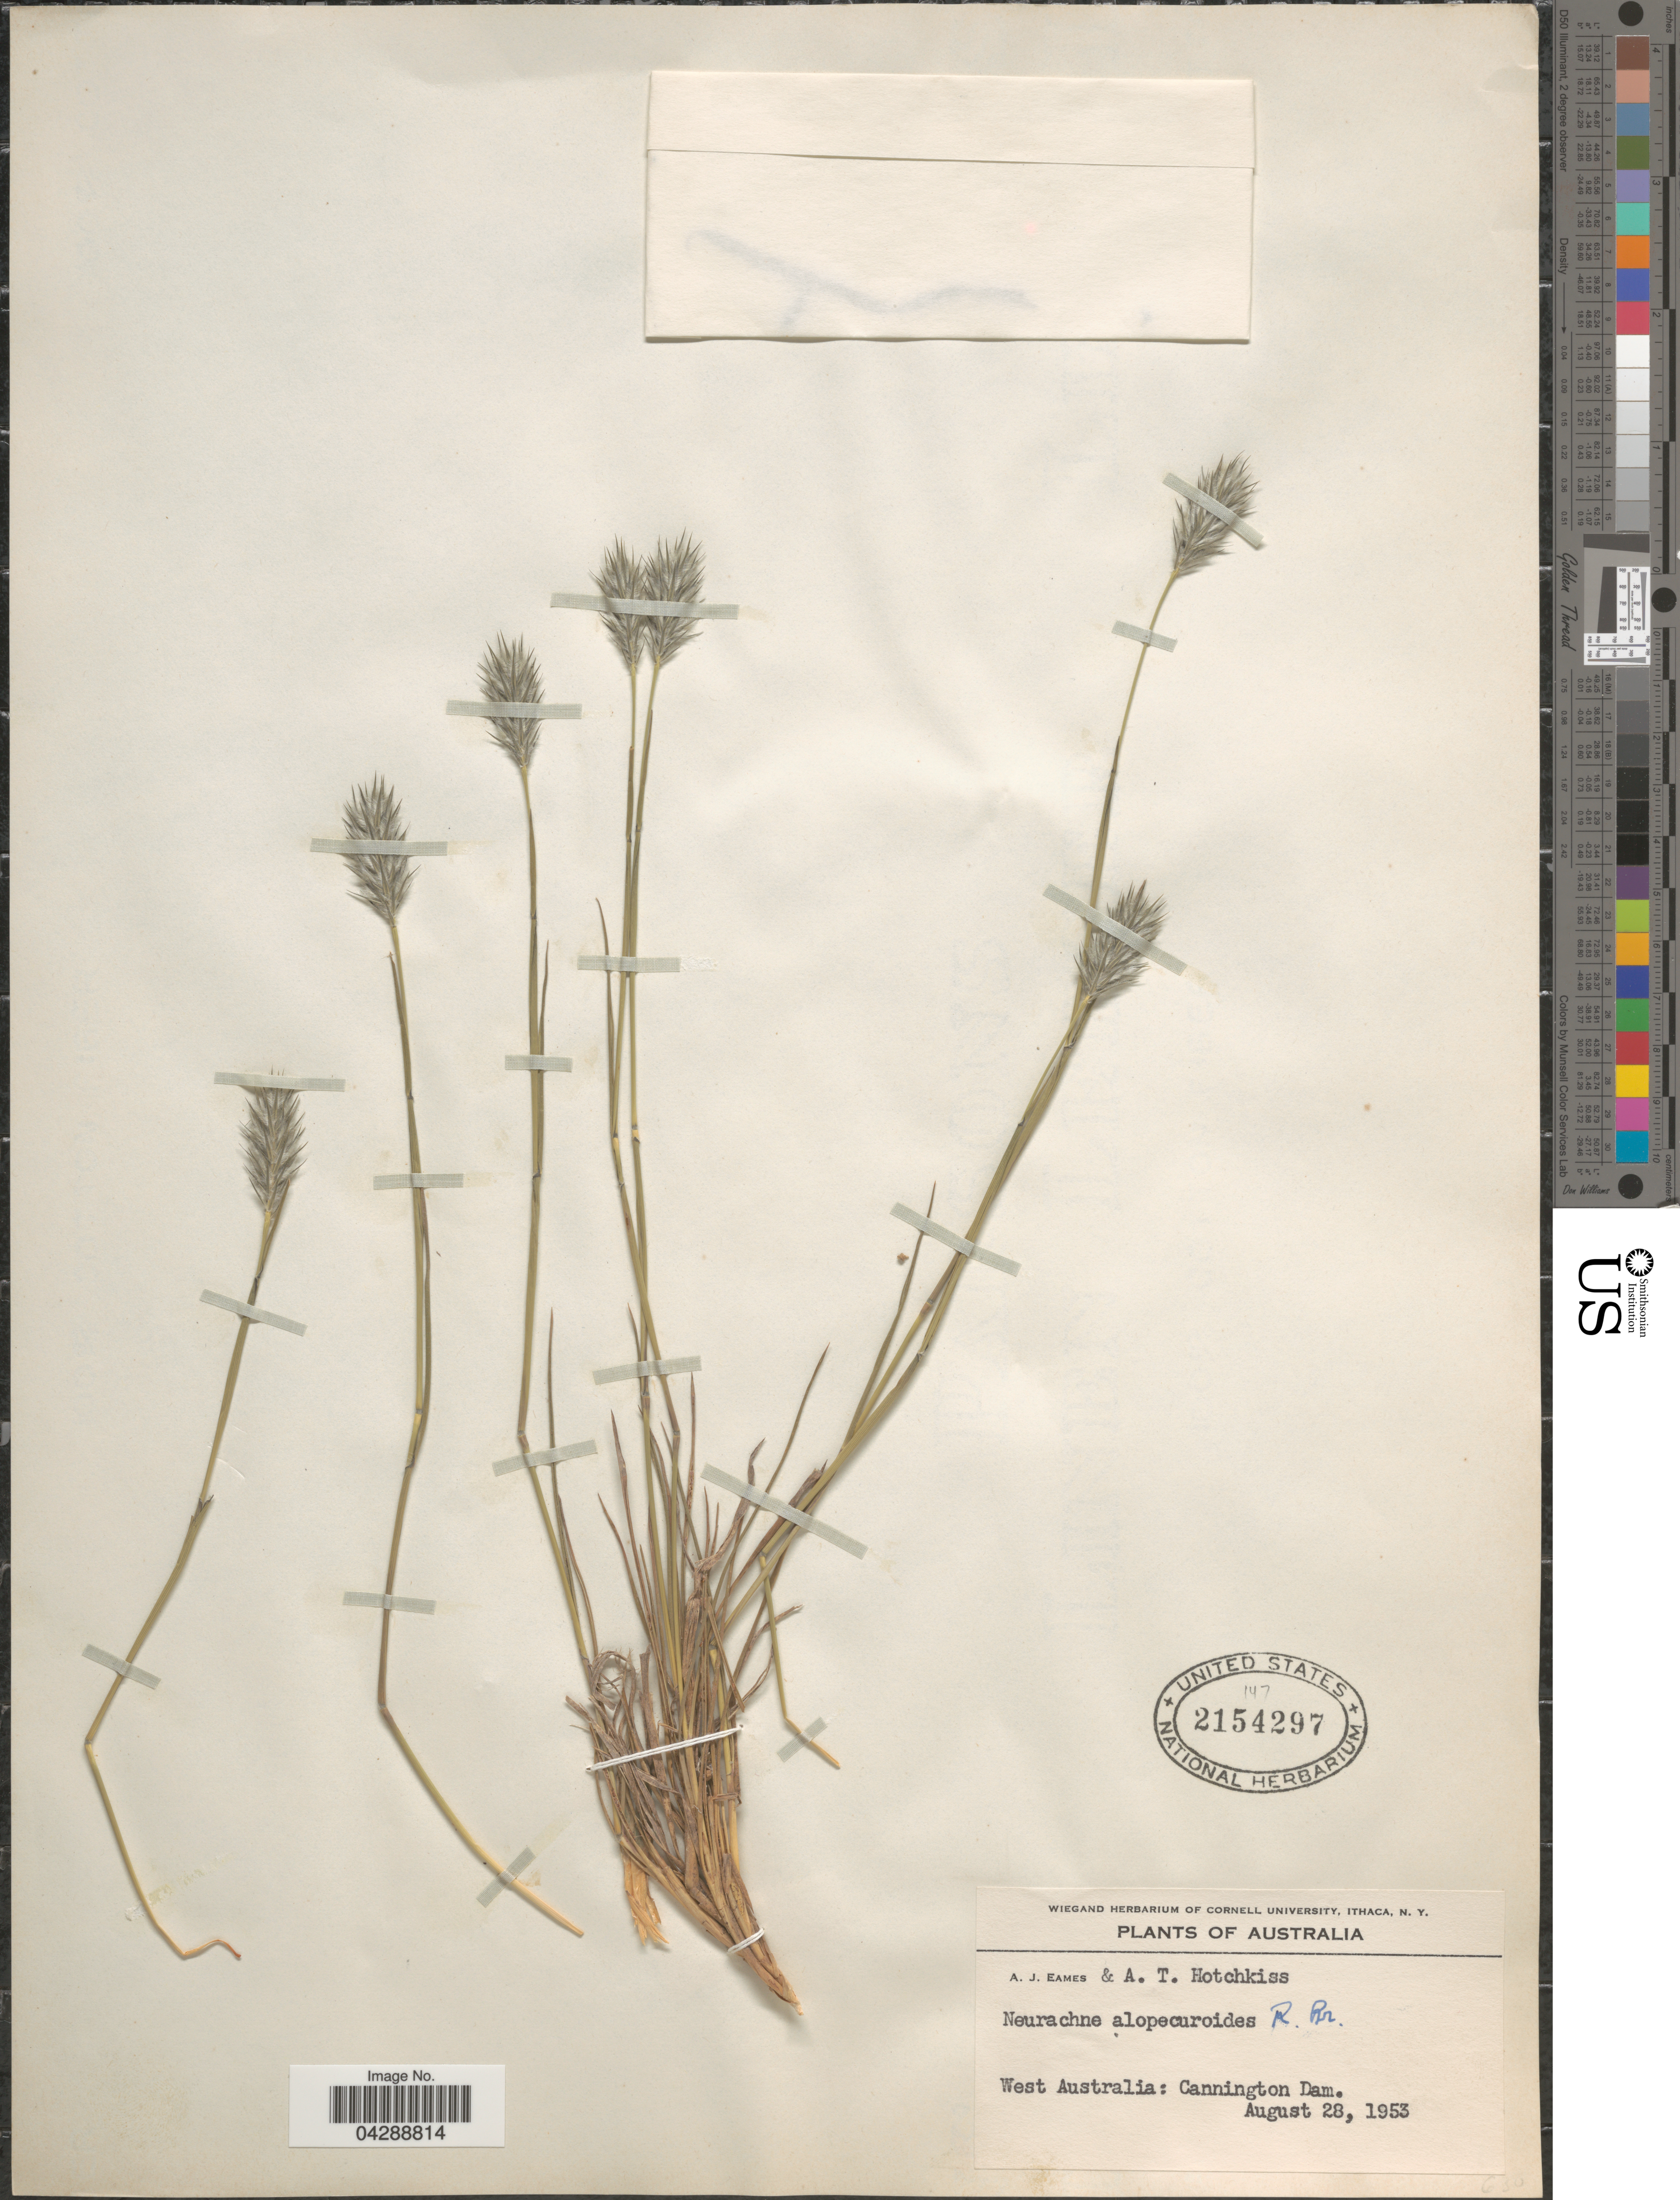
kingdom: Plantae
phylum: Tracheophyta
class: Liliopsida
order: Poales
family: Poaceae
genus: Neurachne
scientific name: Neurachne alopecuroidea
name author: R. Br.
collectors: A. J. Eames & A. Hotchkiss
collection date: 1953-08-28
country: Australia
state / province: Western Australia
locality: West Australia. Cannington Dam.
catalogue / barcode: US 2154297